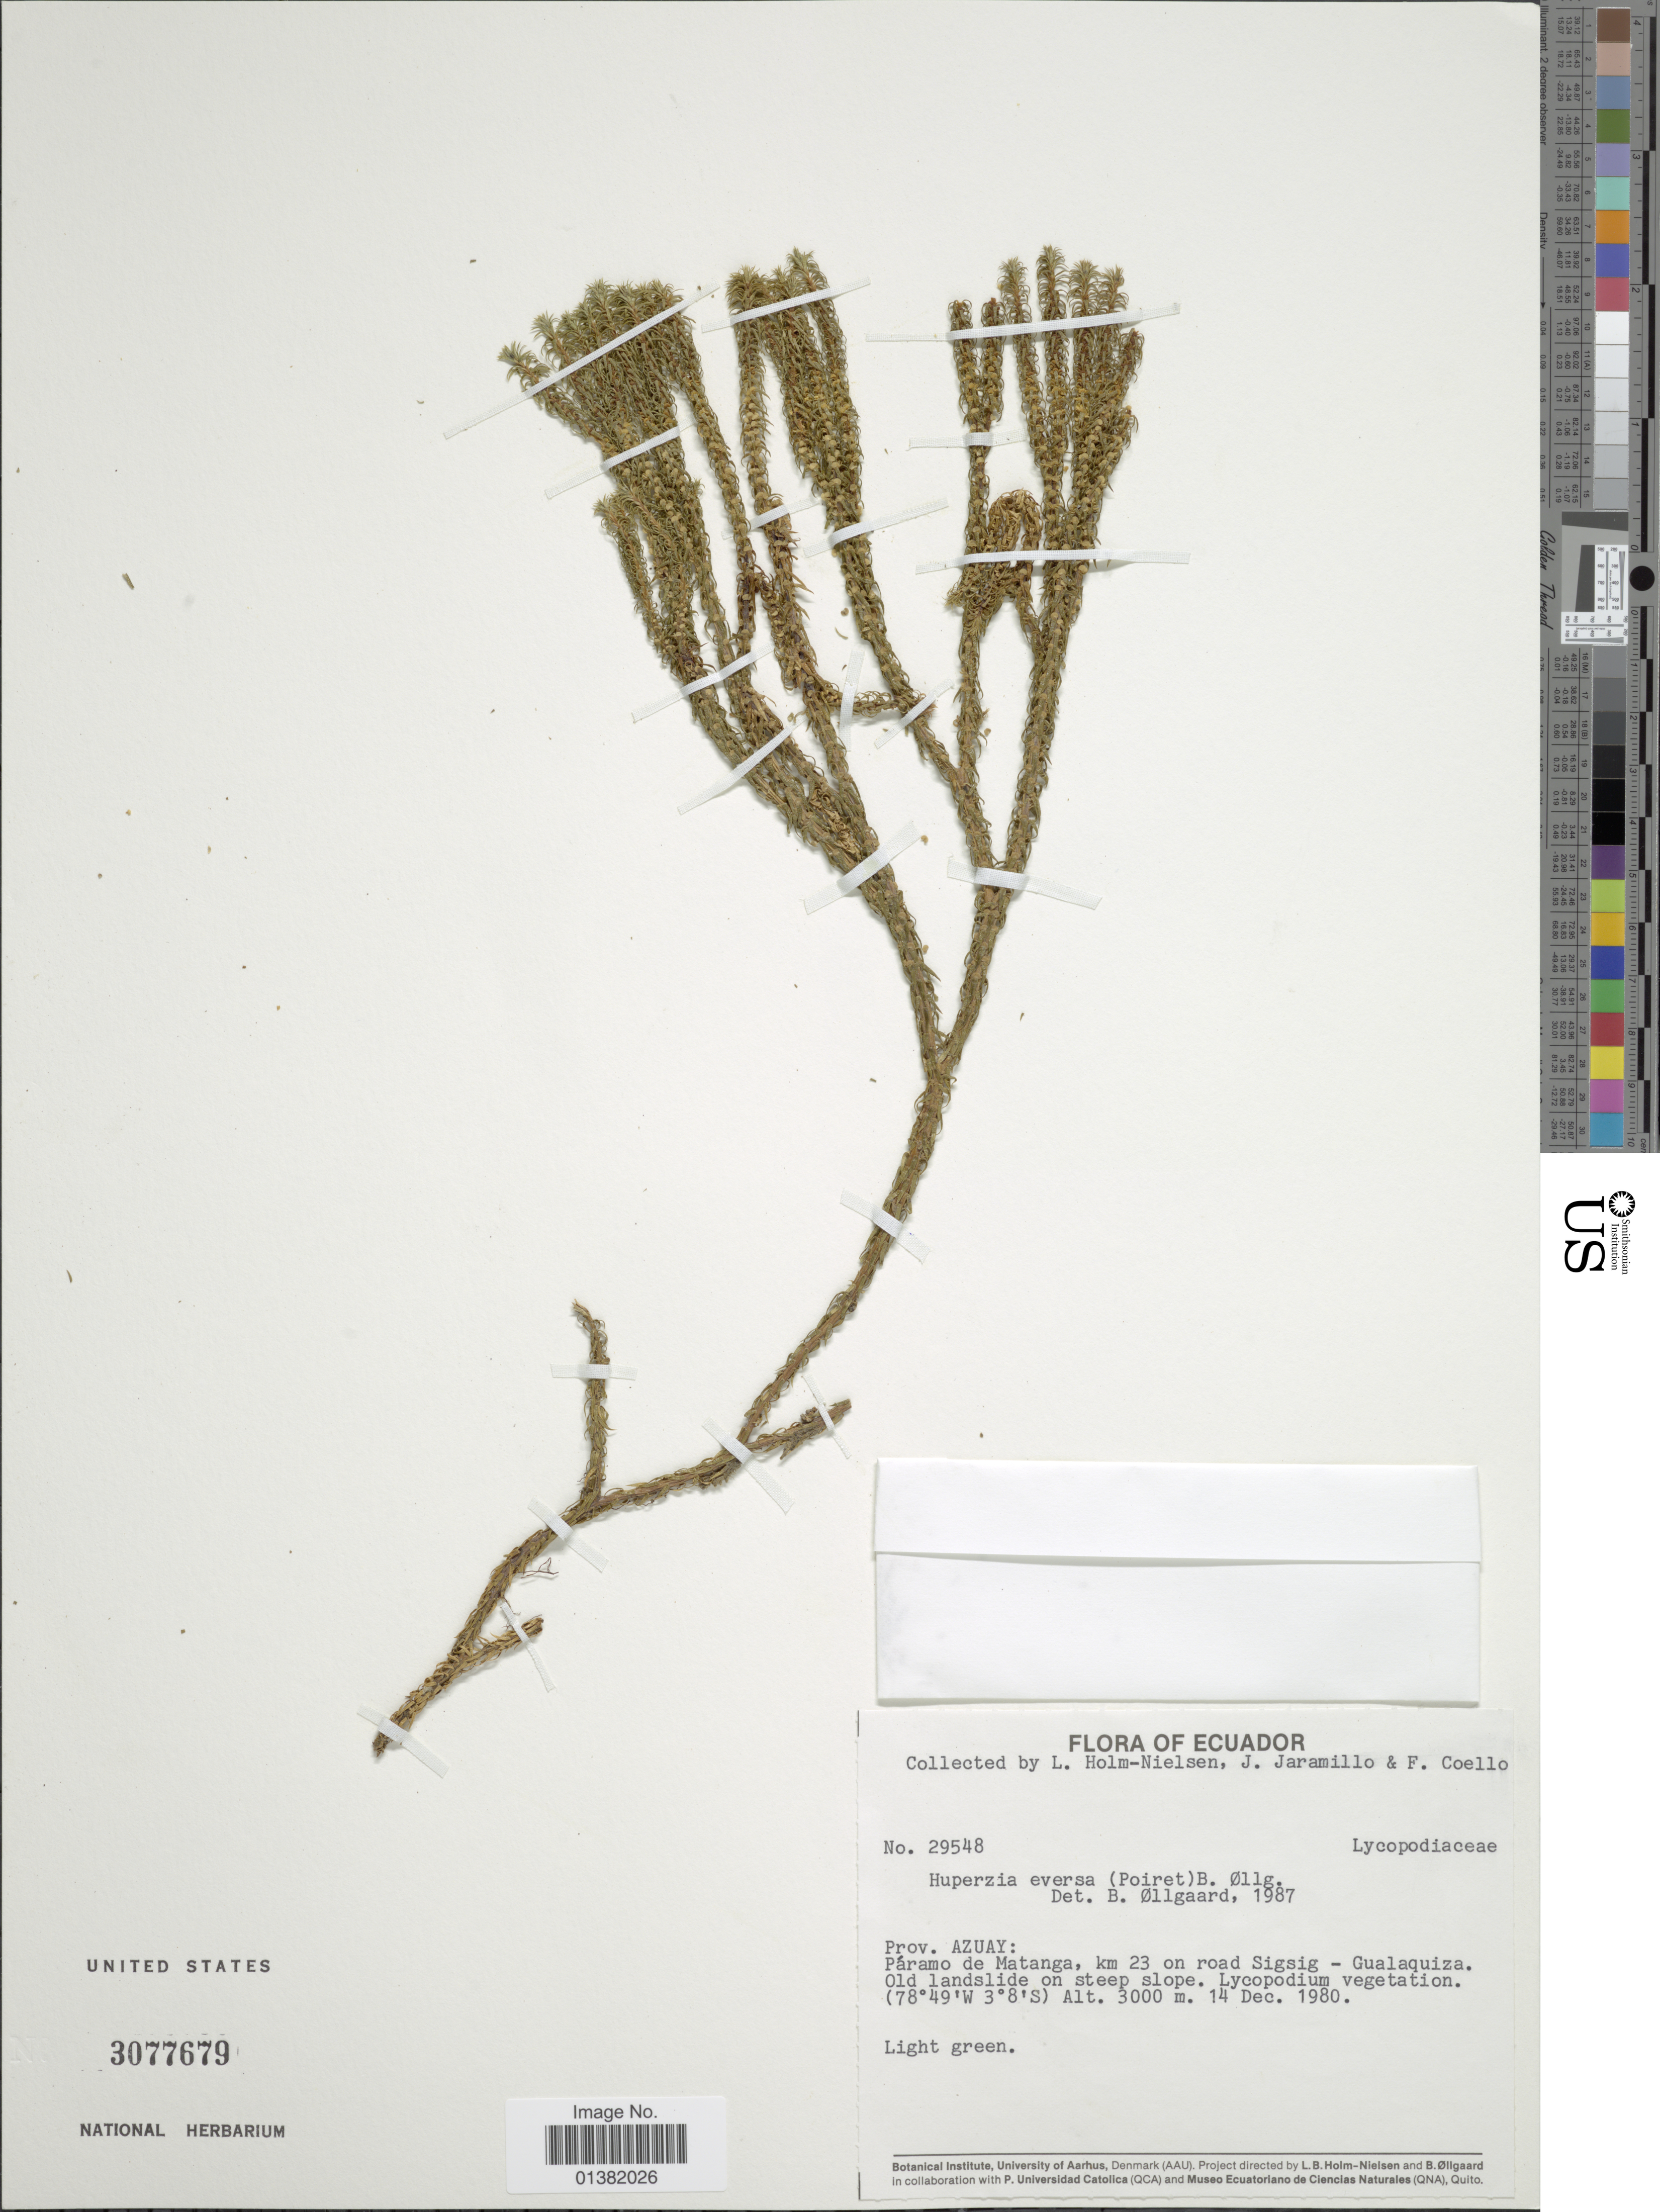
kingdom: Plantae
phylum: Tracheophyta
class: Lycopodiopsida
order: Lycopodiales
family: Lycopodiaceae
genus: Phlegmariurus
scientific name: Phlegmariurus eversus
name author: (Poir.) B. Øllg.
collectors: L. B. Holm-Nielsen, Jaramillo, -- & F. Coello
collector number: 29548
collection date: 1980-12-14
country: Ecuador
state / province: Azuay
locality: Páramo de Matanga, km 23 on road Sigsig - Gualaquiza. Old landslide on steep slope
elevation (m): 3000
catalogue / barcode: US 3077679